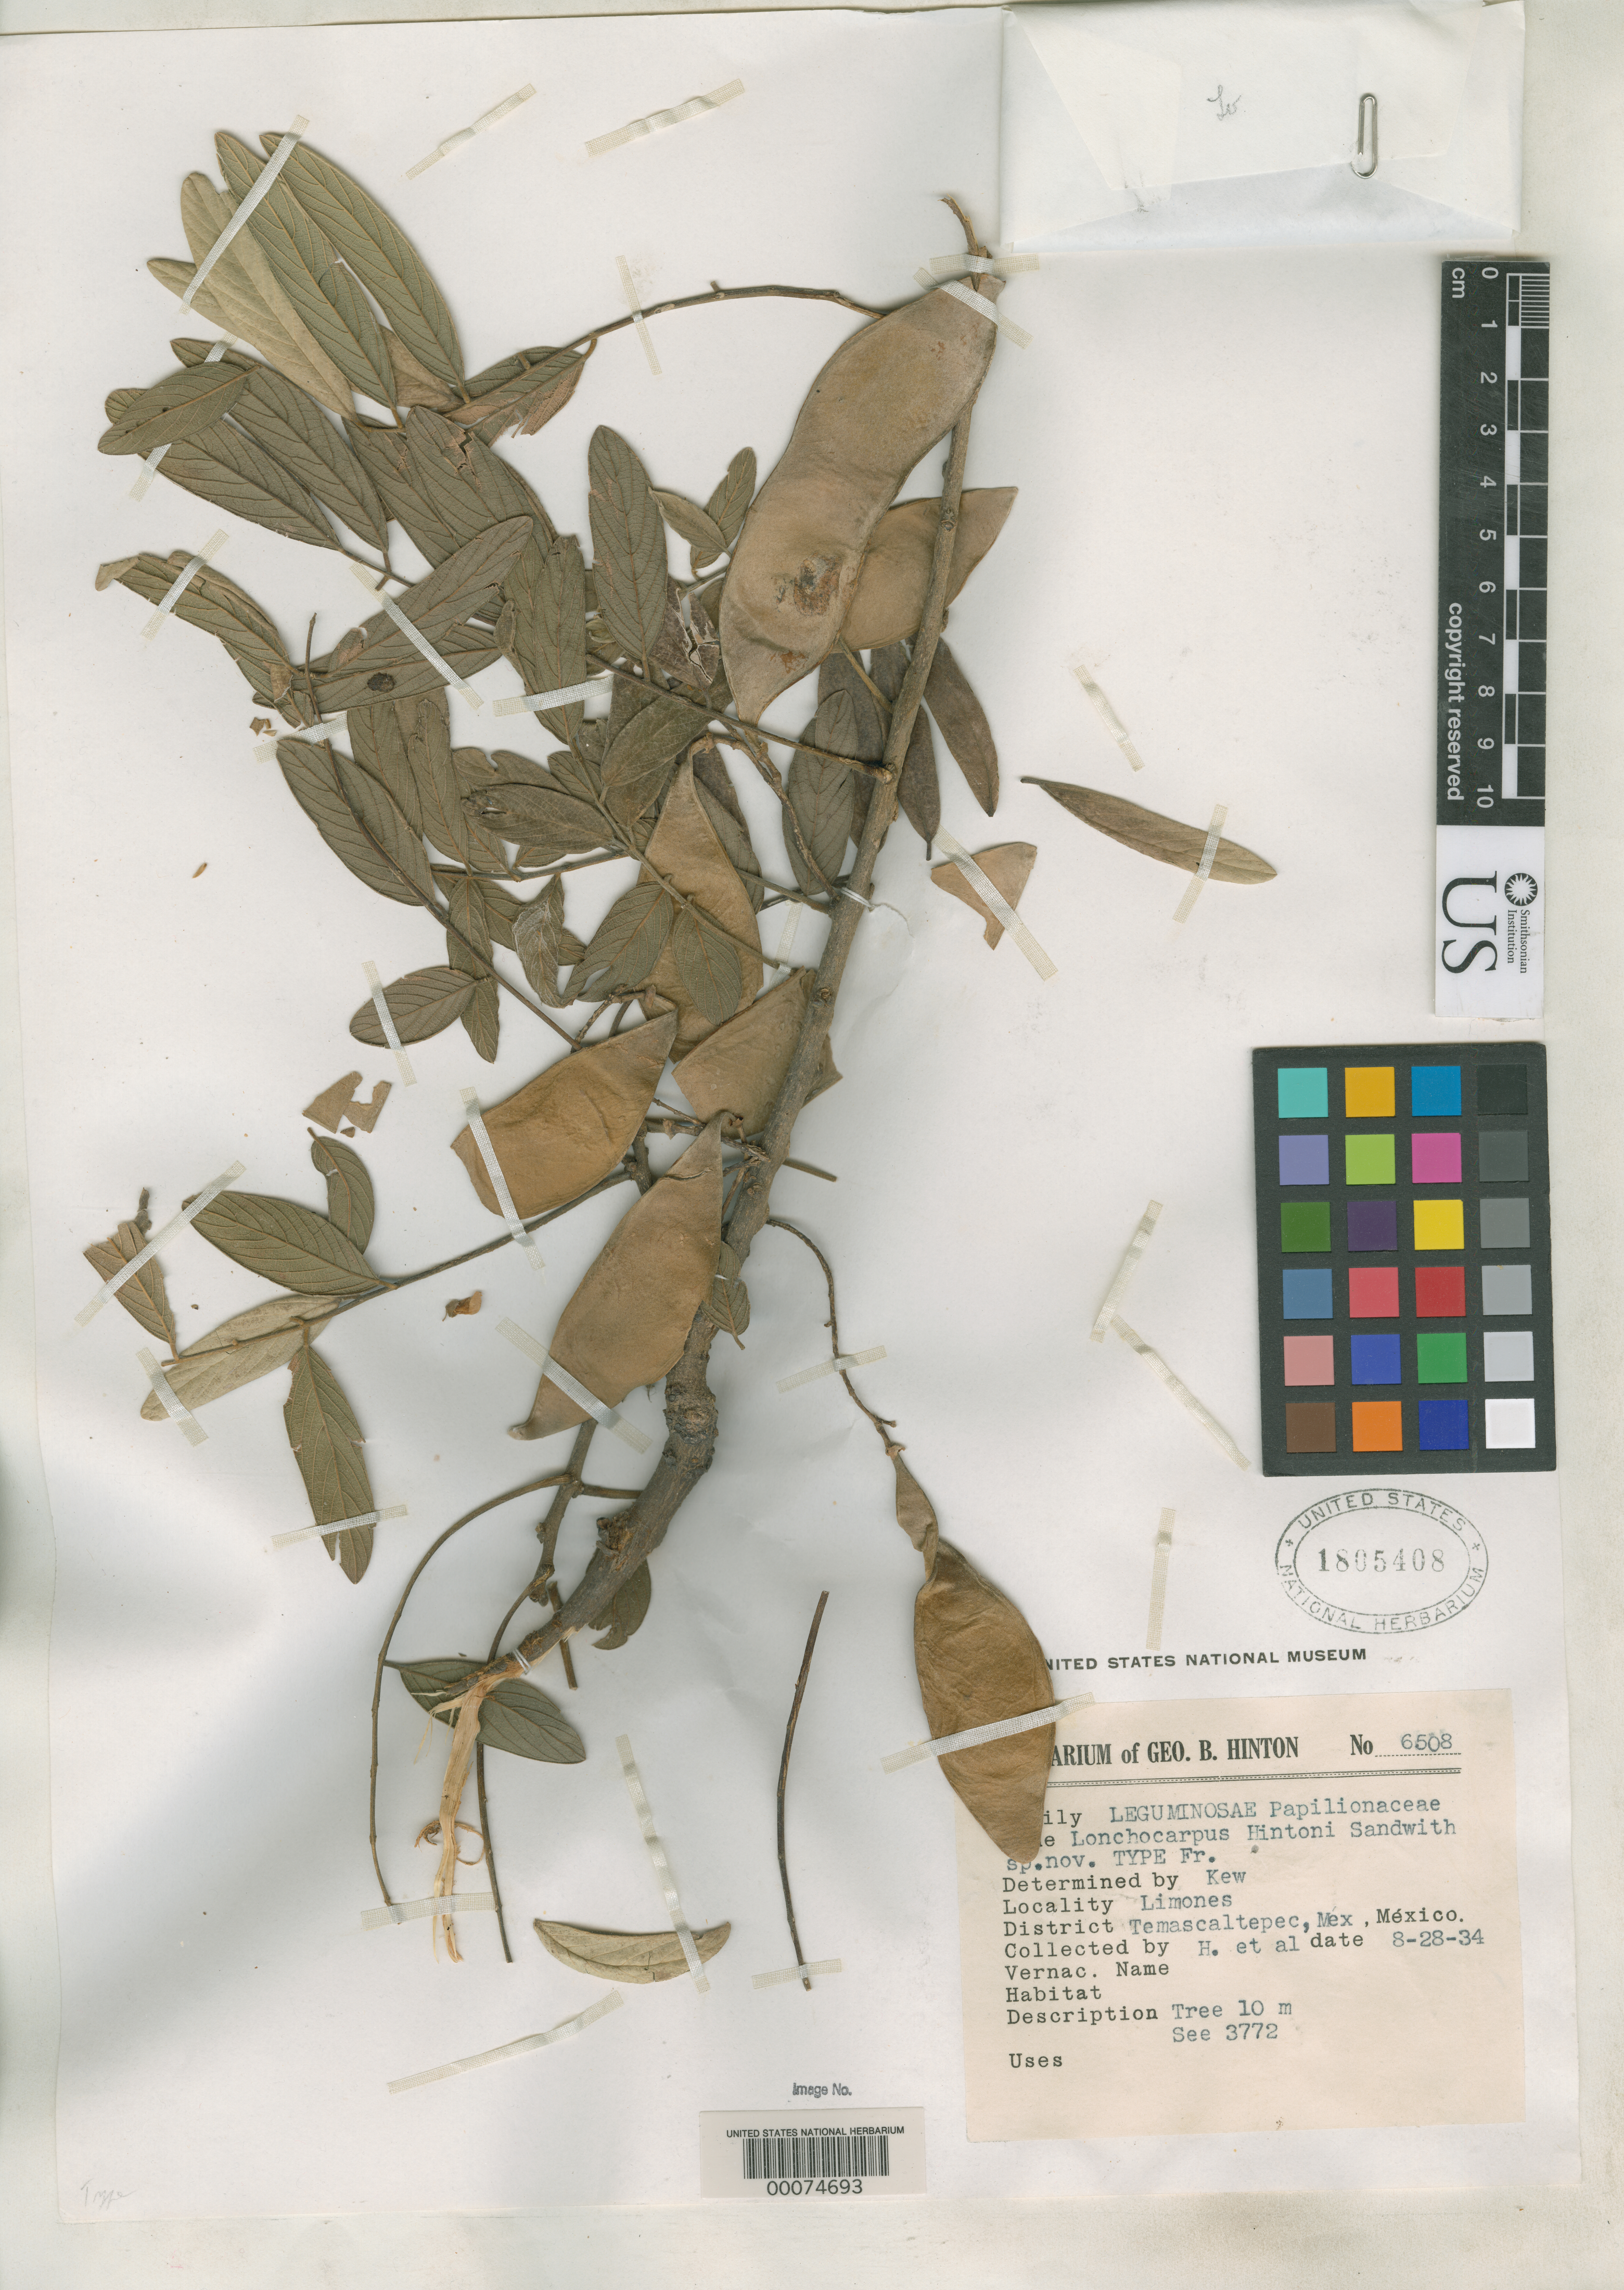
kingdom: Plantae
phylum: Tracheophyta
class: Magnoliopsida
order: Fabales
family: Fabaceae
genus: Lonchocarpus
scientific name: Lonchocarpus hintonii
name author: Sandwith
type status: Isosyntype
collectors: G. B. Hinton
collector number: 6508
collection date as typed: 28 Aug 1934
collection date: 1934-08-28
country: Mexico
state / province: México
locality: Limones.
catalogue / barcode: US 1805408